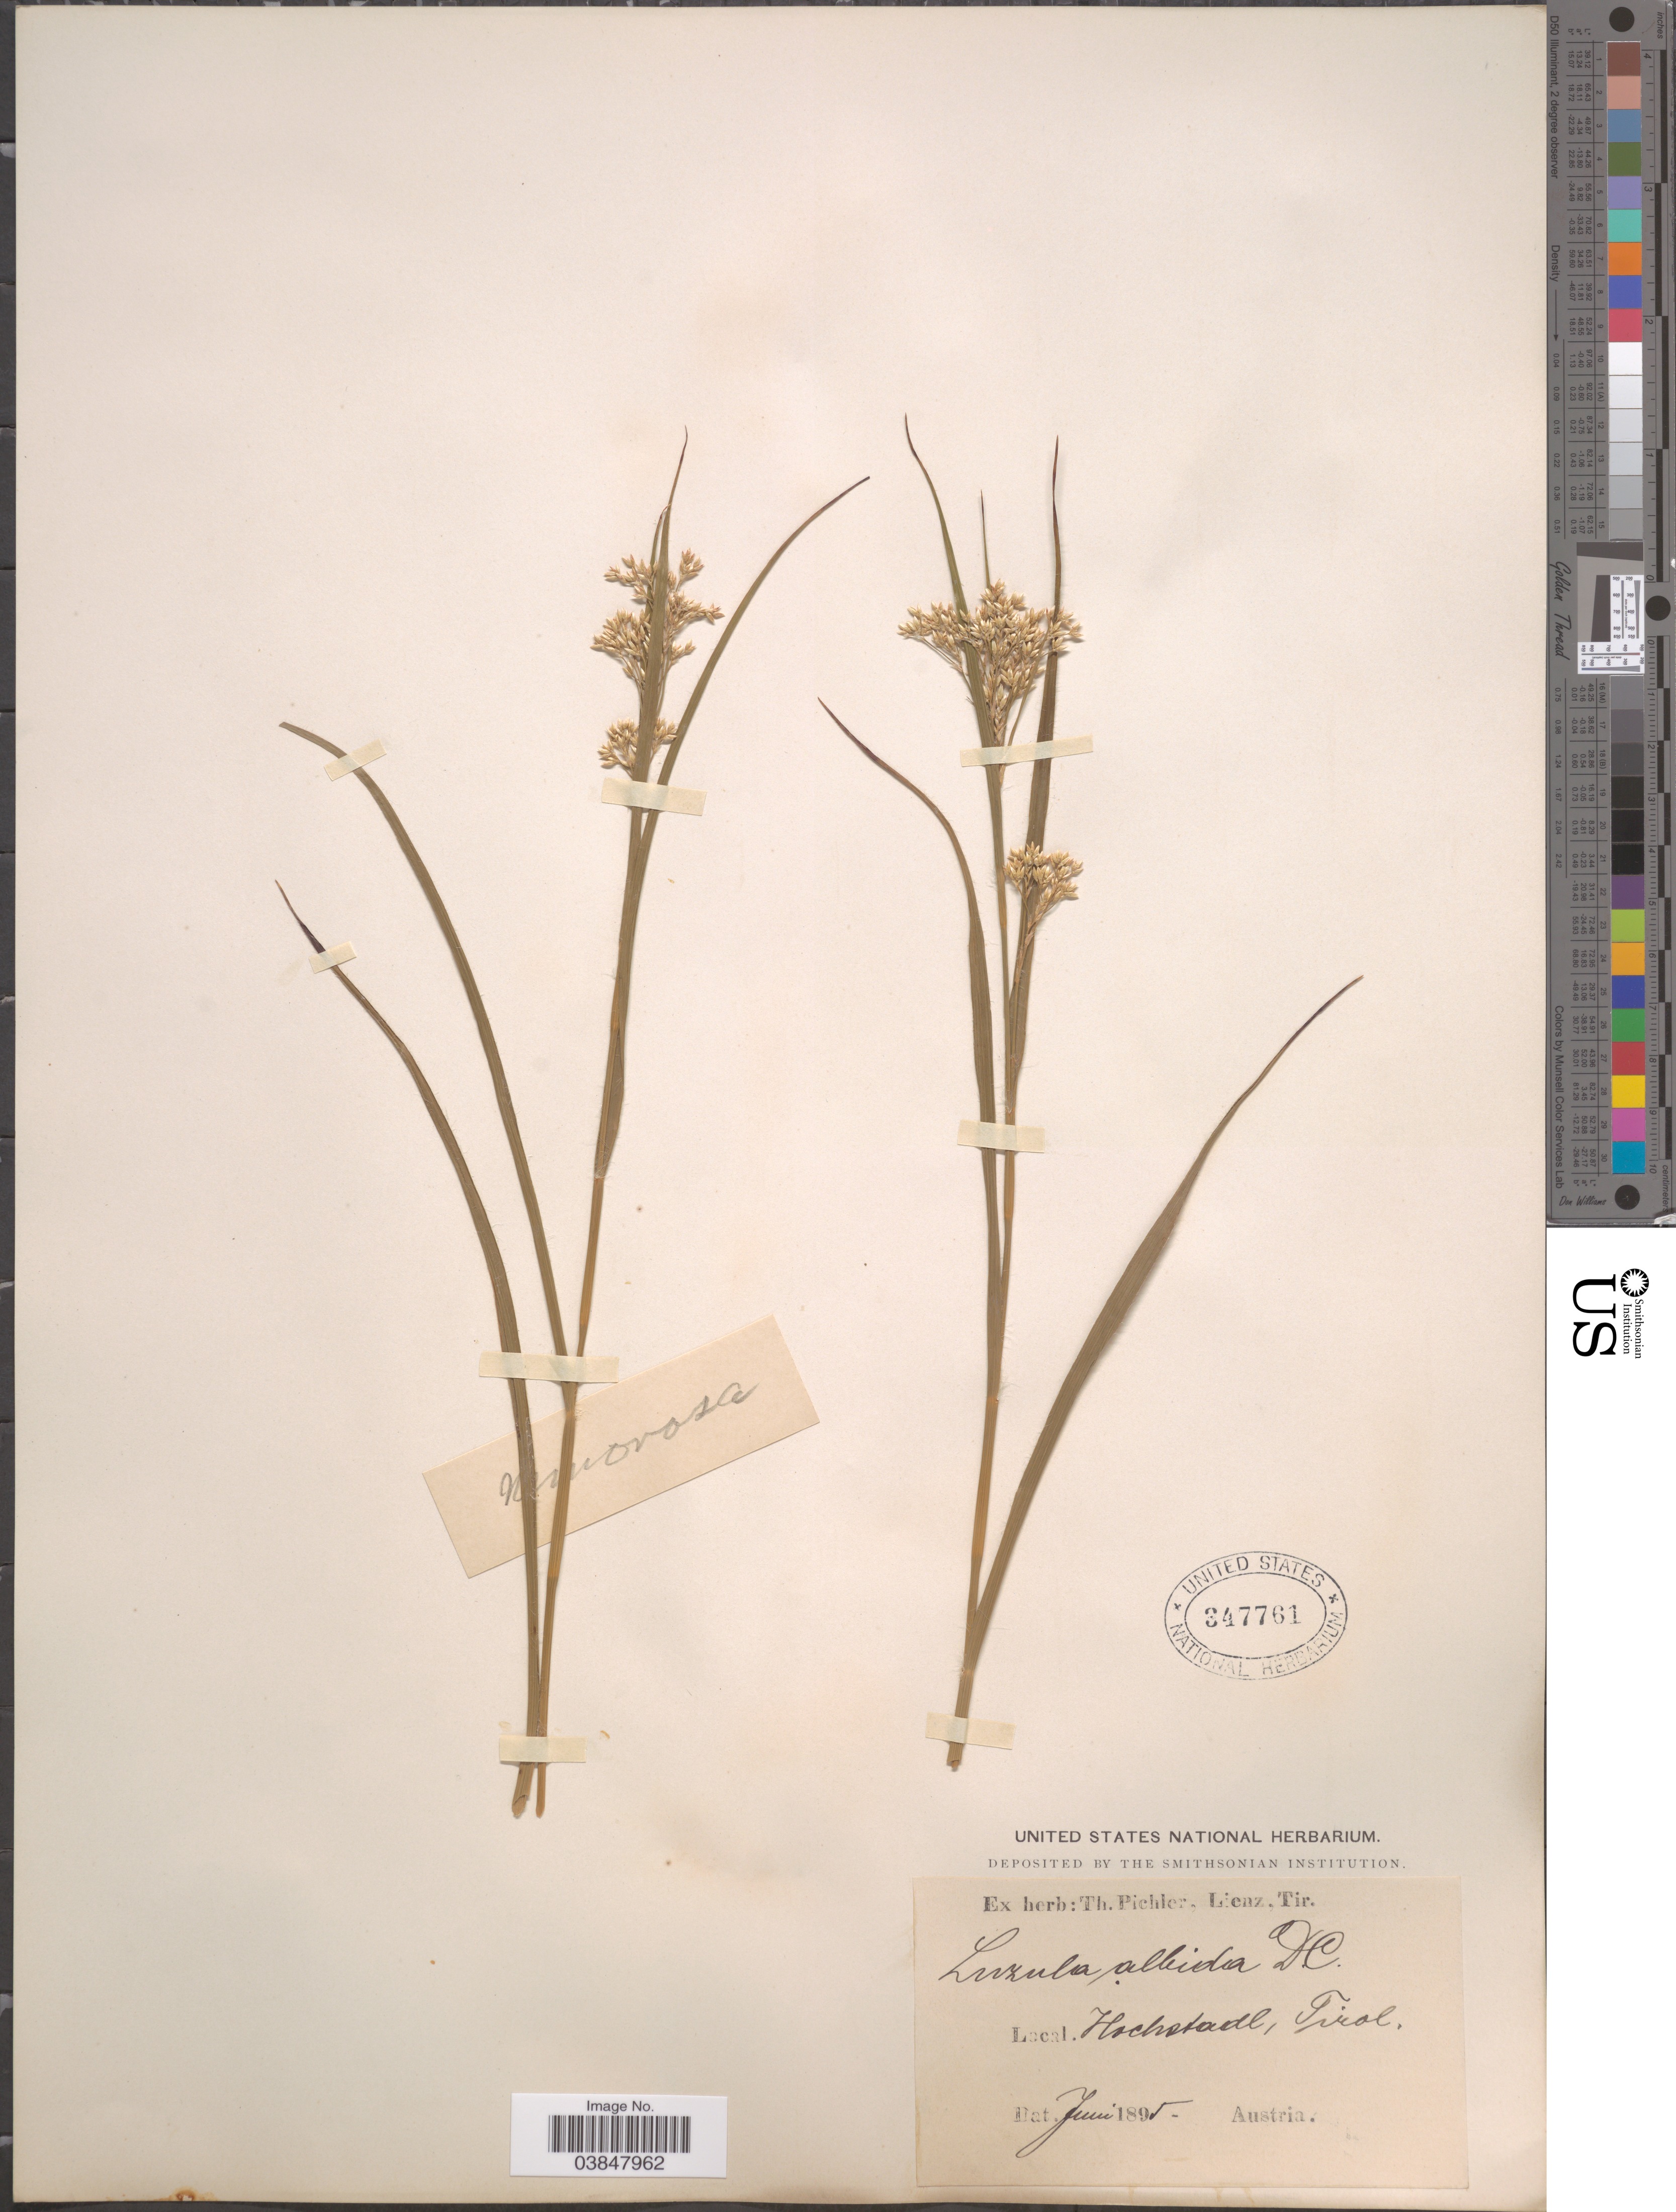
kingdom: Plantae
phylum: Tracheophyta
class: Liliopsida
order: Poales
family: Juncaceae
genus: Luzula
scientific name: Luzula luzuloides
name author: (Lam.) Dandy & Wilmott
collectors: ex herb. T. Pichler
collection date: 1895-06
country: Austria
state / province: Tirol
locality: Hochstadl.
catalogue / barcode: US 347761